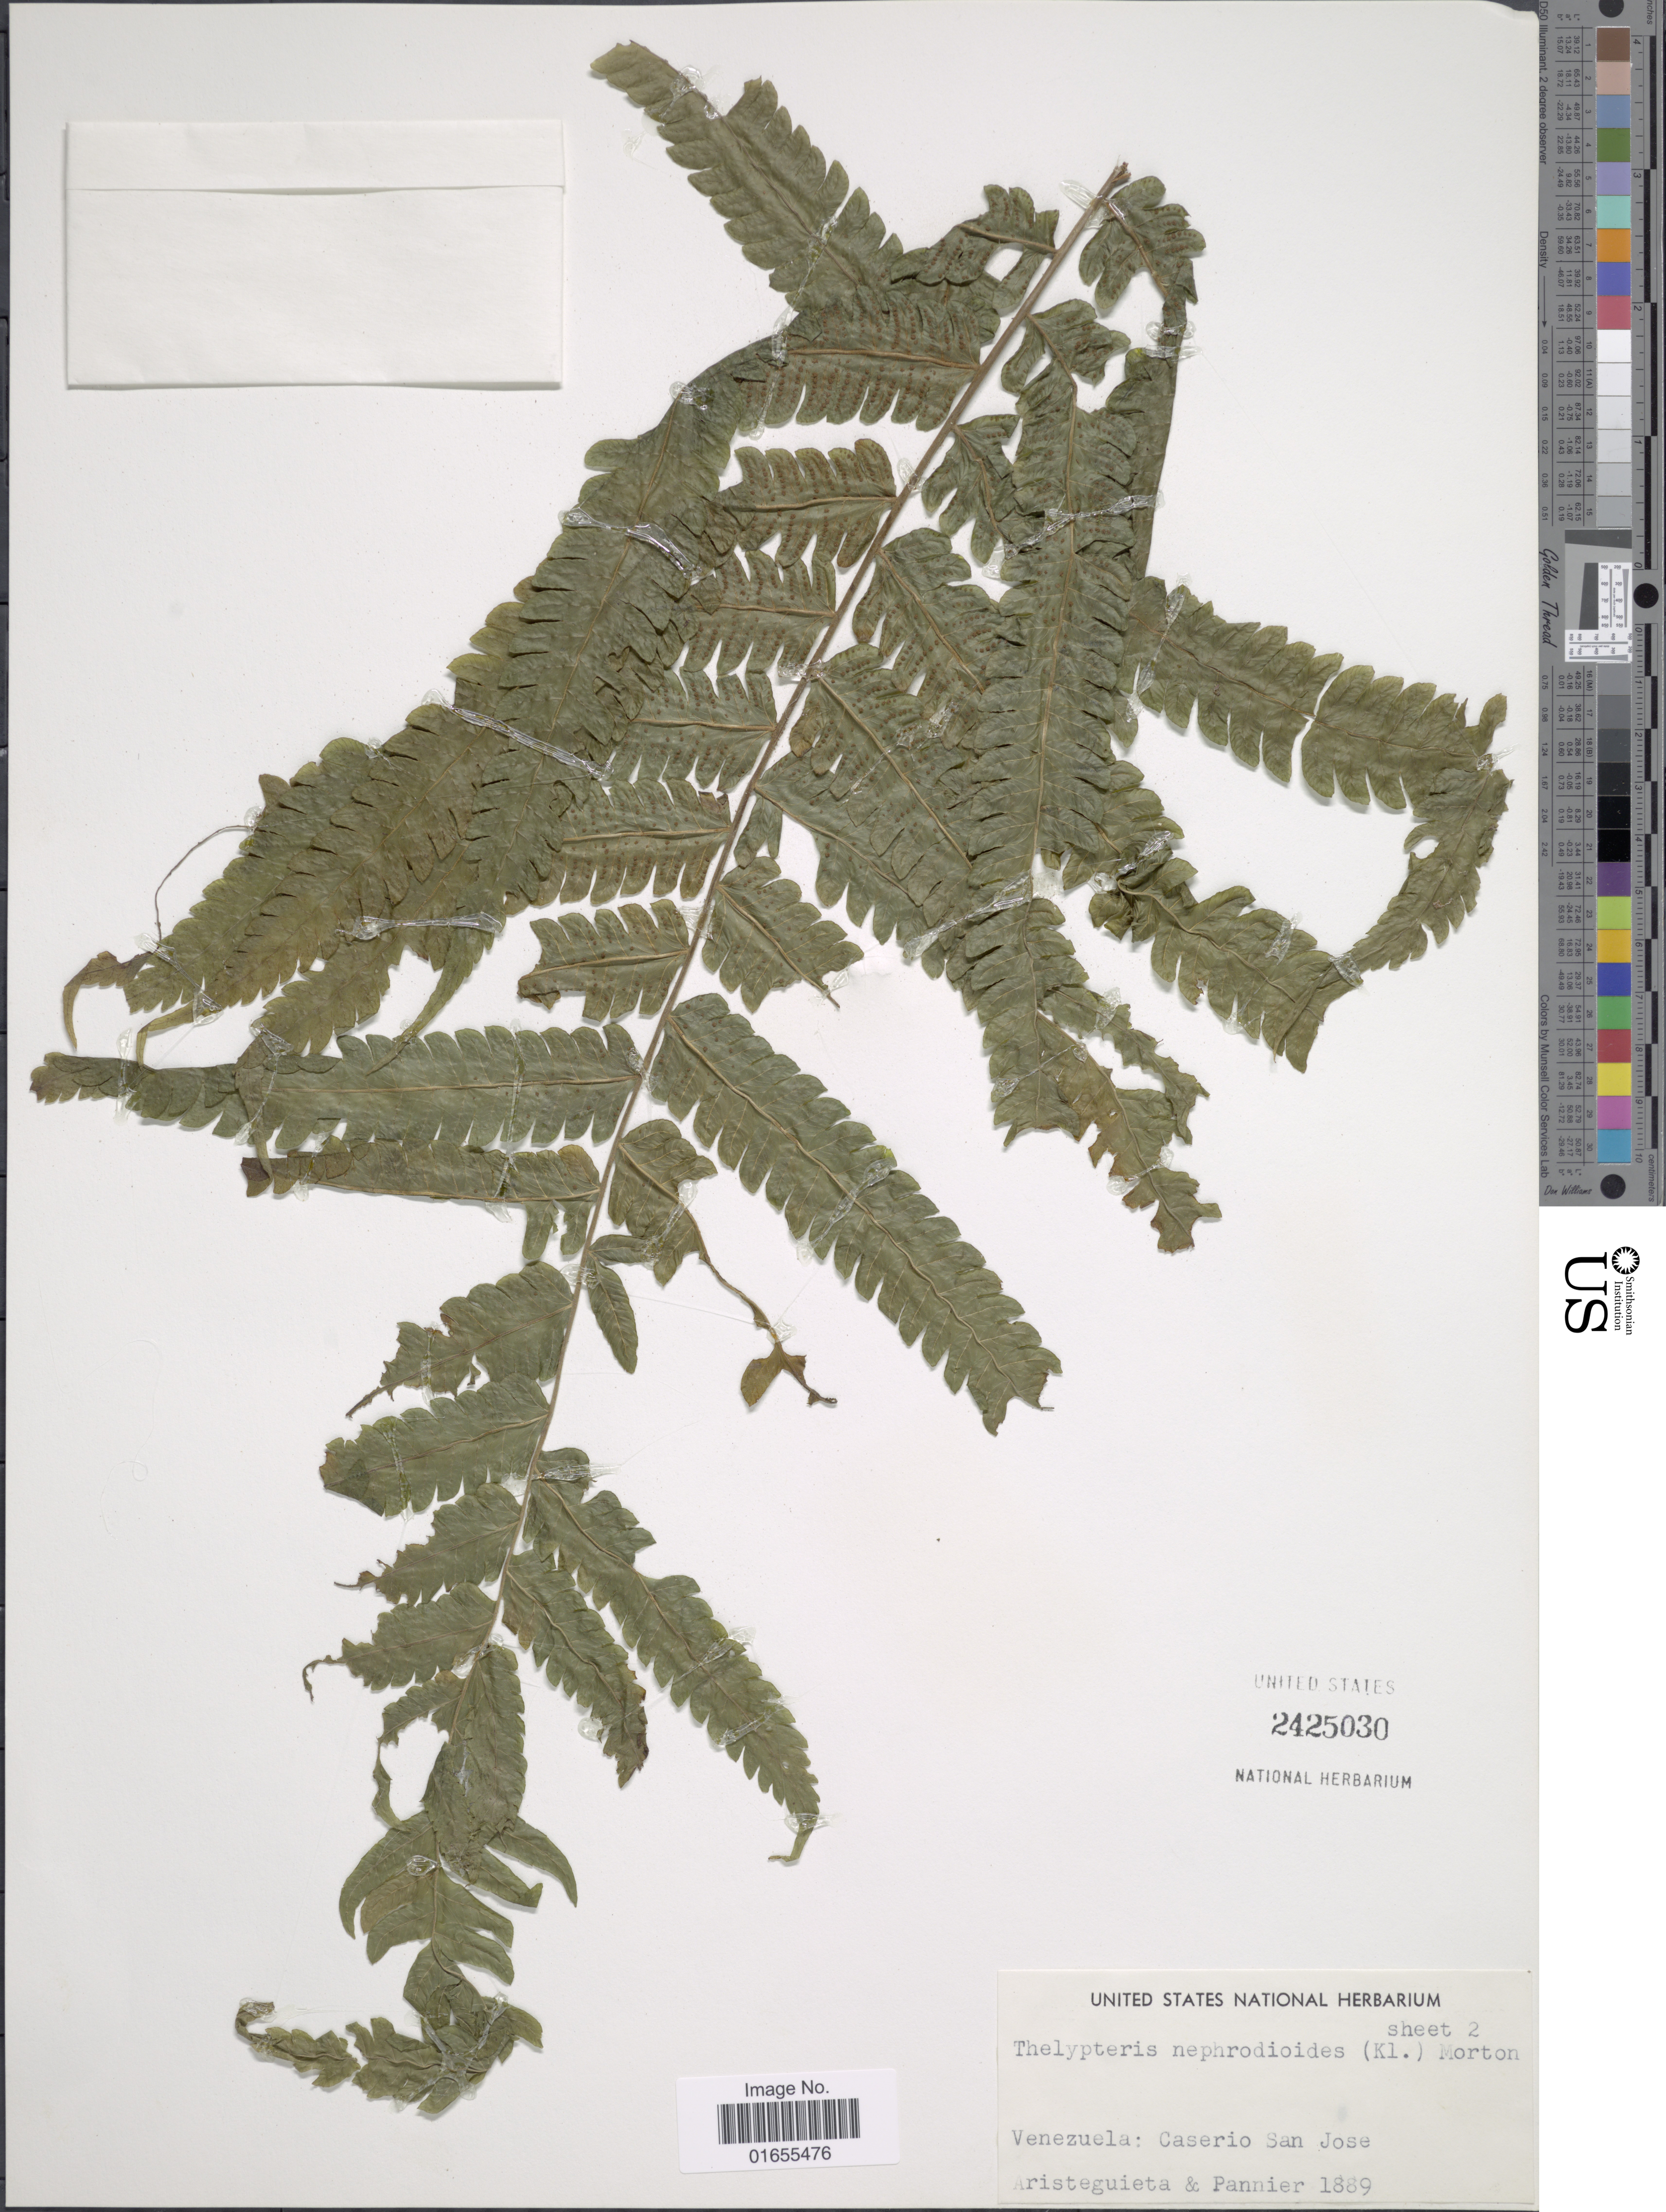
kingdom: Plantae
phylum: Tracheophyta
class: Polypodiopsida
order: Polypodiales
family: Thelypteridaceae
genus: Goniopteris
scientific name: Goniopteris nephrodioides (Klotzsch) comb. nov., ined 2015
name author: (Klotzsch)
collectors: -. Aristeguieta & Pannier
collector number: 1889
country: Venezuela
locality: Caserio San Jose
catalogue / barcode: US 2425030